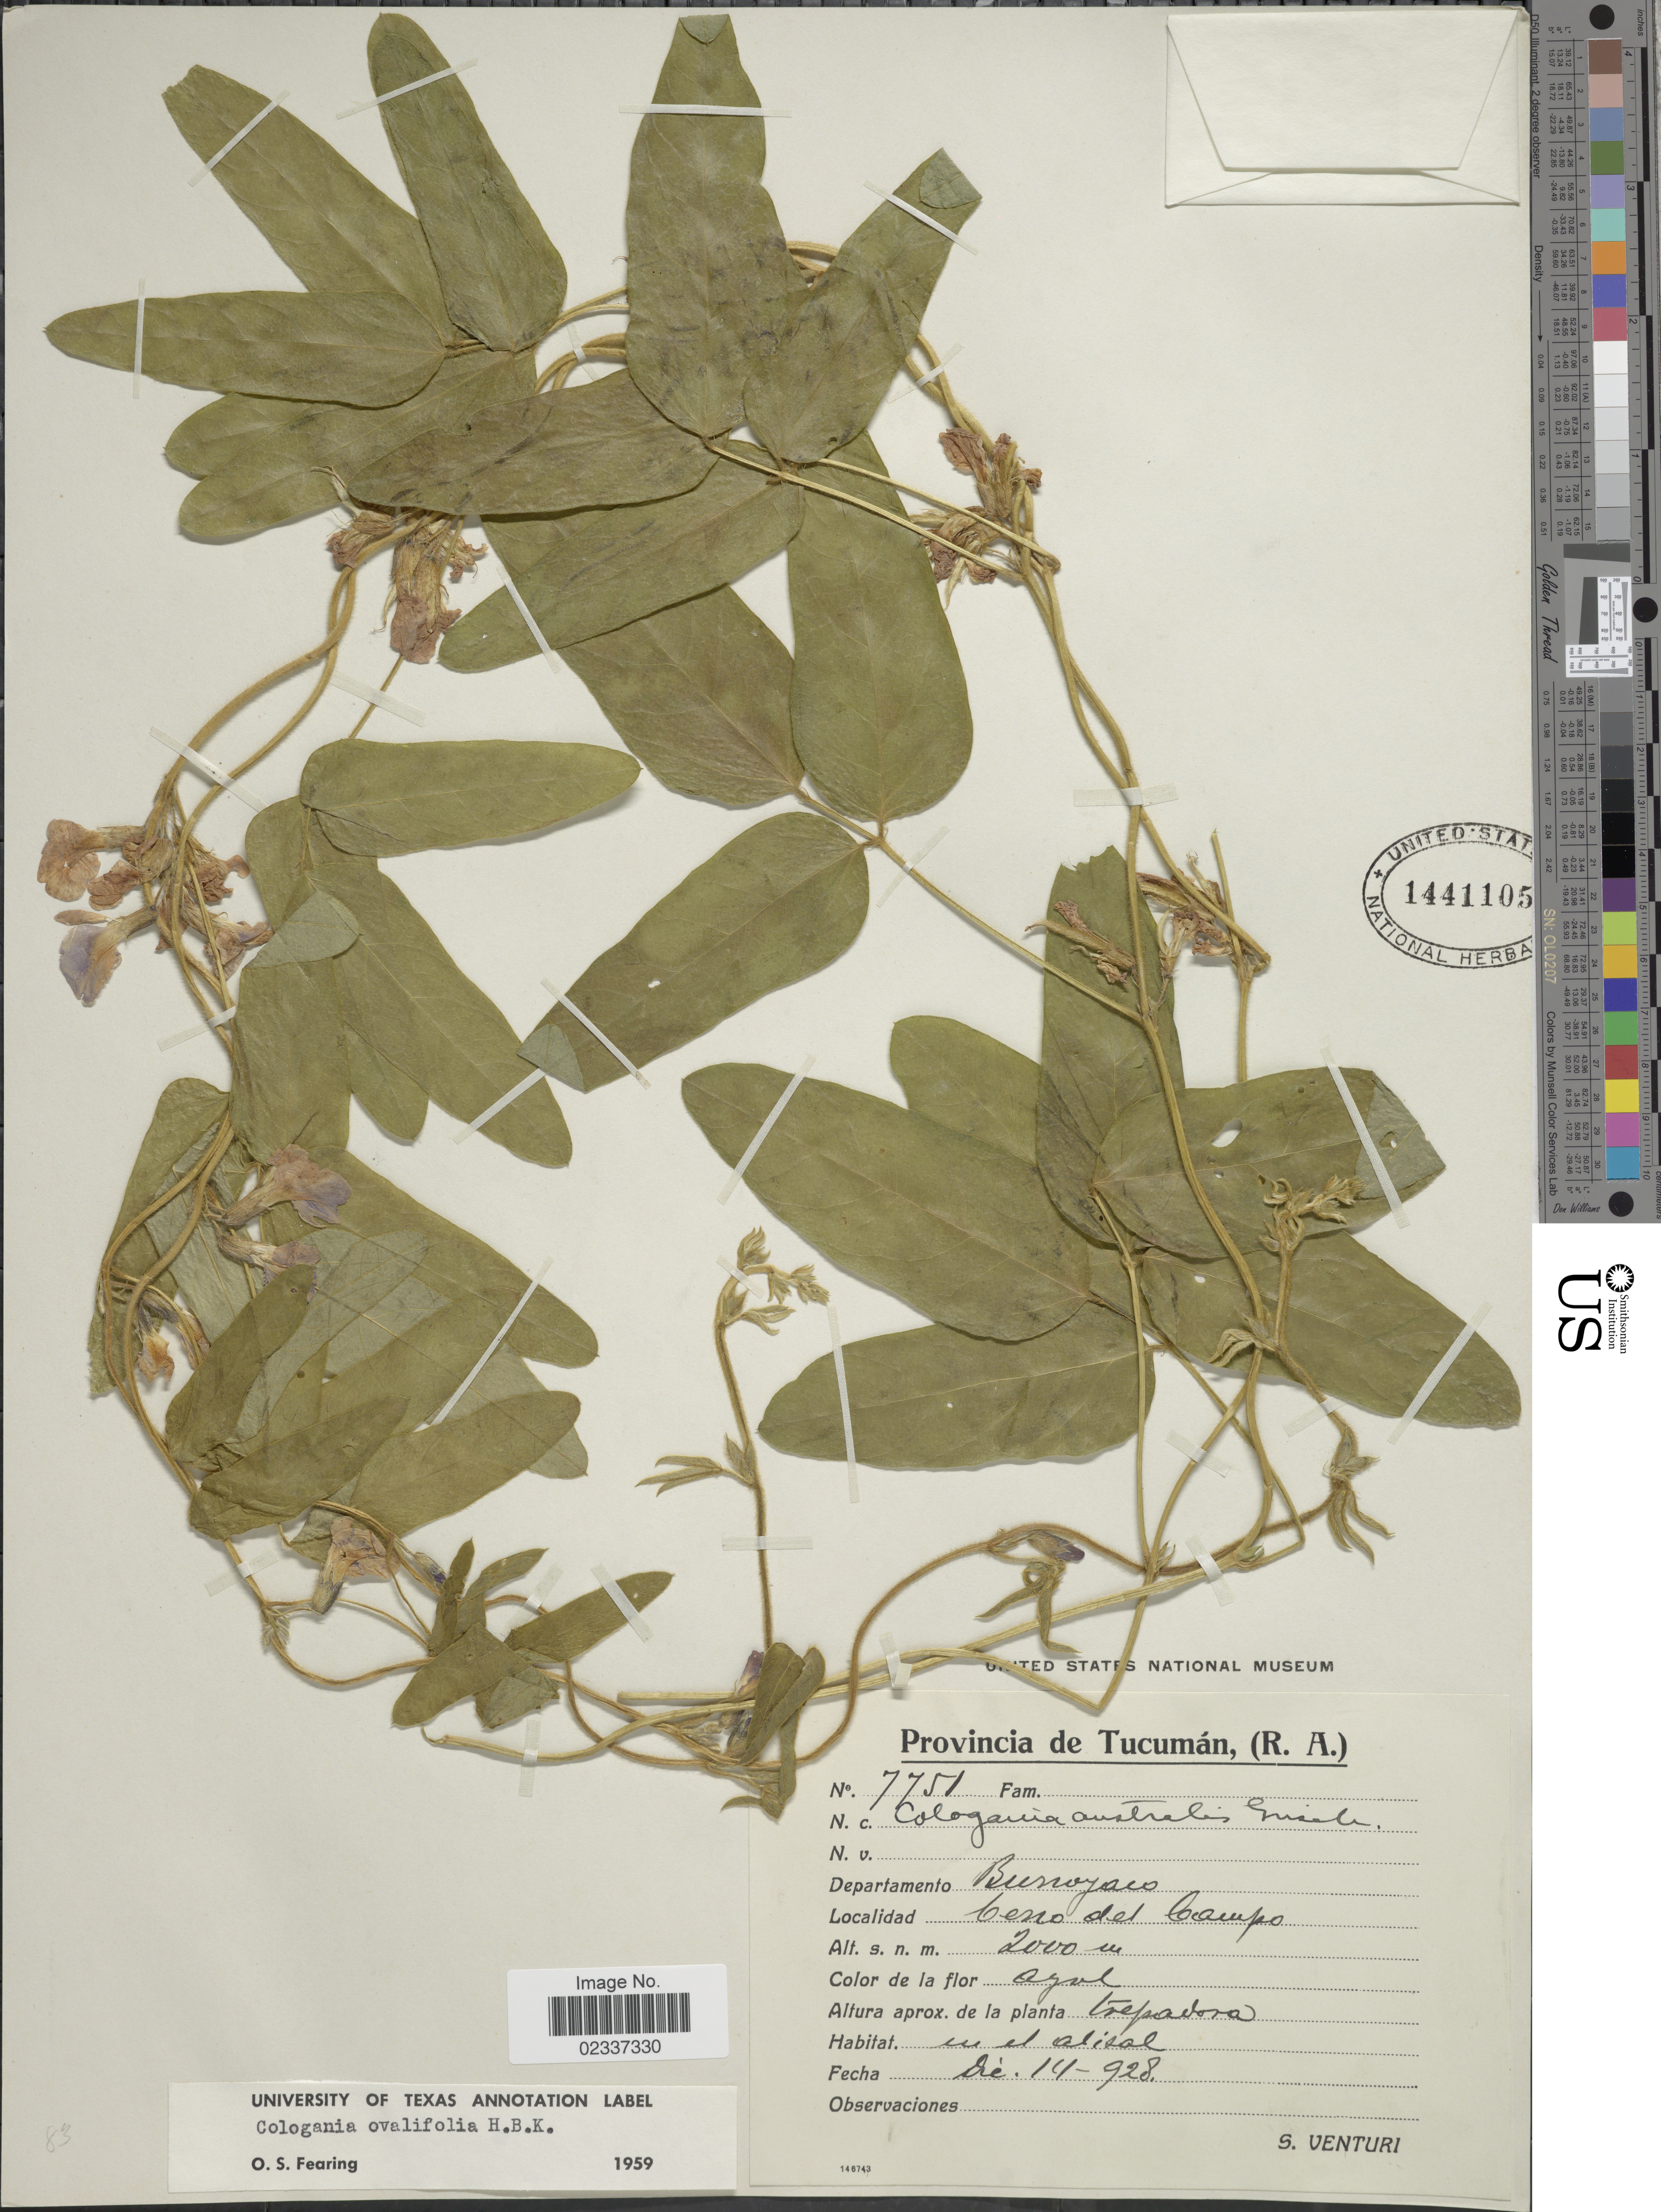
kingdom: Plantae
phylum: Tracheophyta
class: Magnoliopsida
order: Fabales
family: Fabaceae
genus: Cologania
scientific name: Cologania broussonetii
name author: (Balb.) DC.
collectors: S. Venturi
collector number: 7751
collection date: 1928-12-14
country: Argentina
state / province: Tucuman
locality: Departamento Burruyacu, Cerro del Campo.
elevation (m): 2000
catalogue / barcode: US 1441105